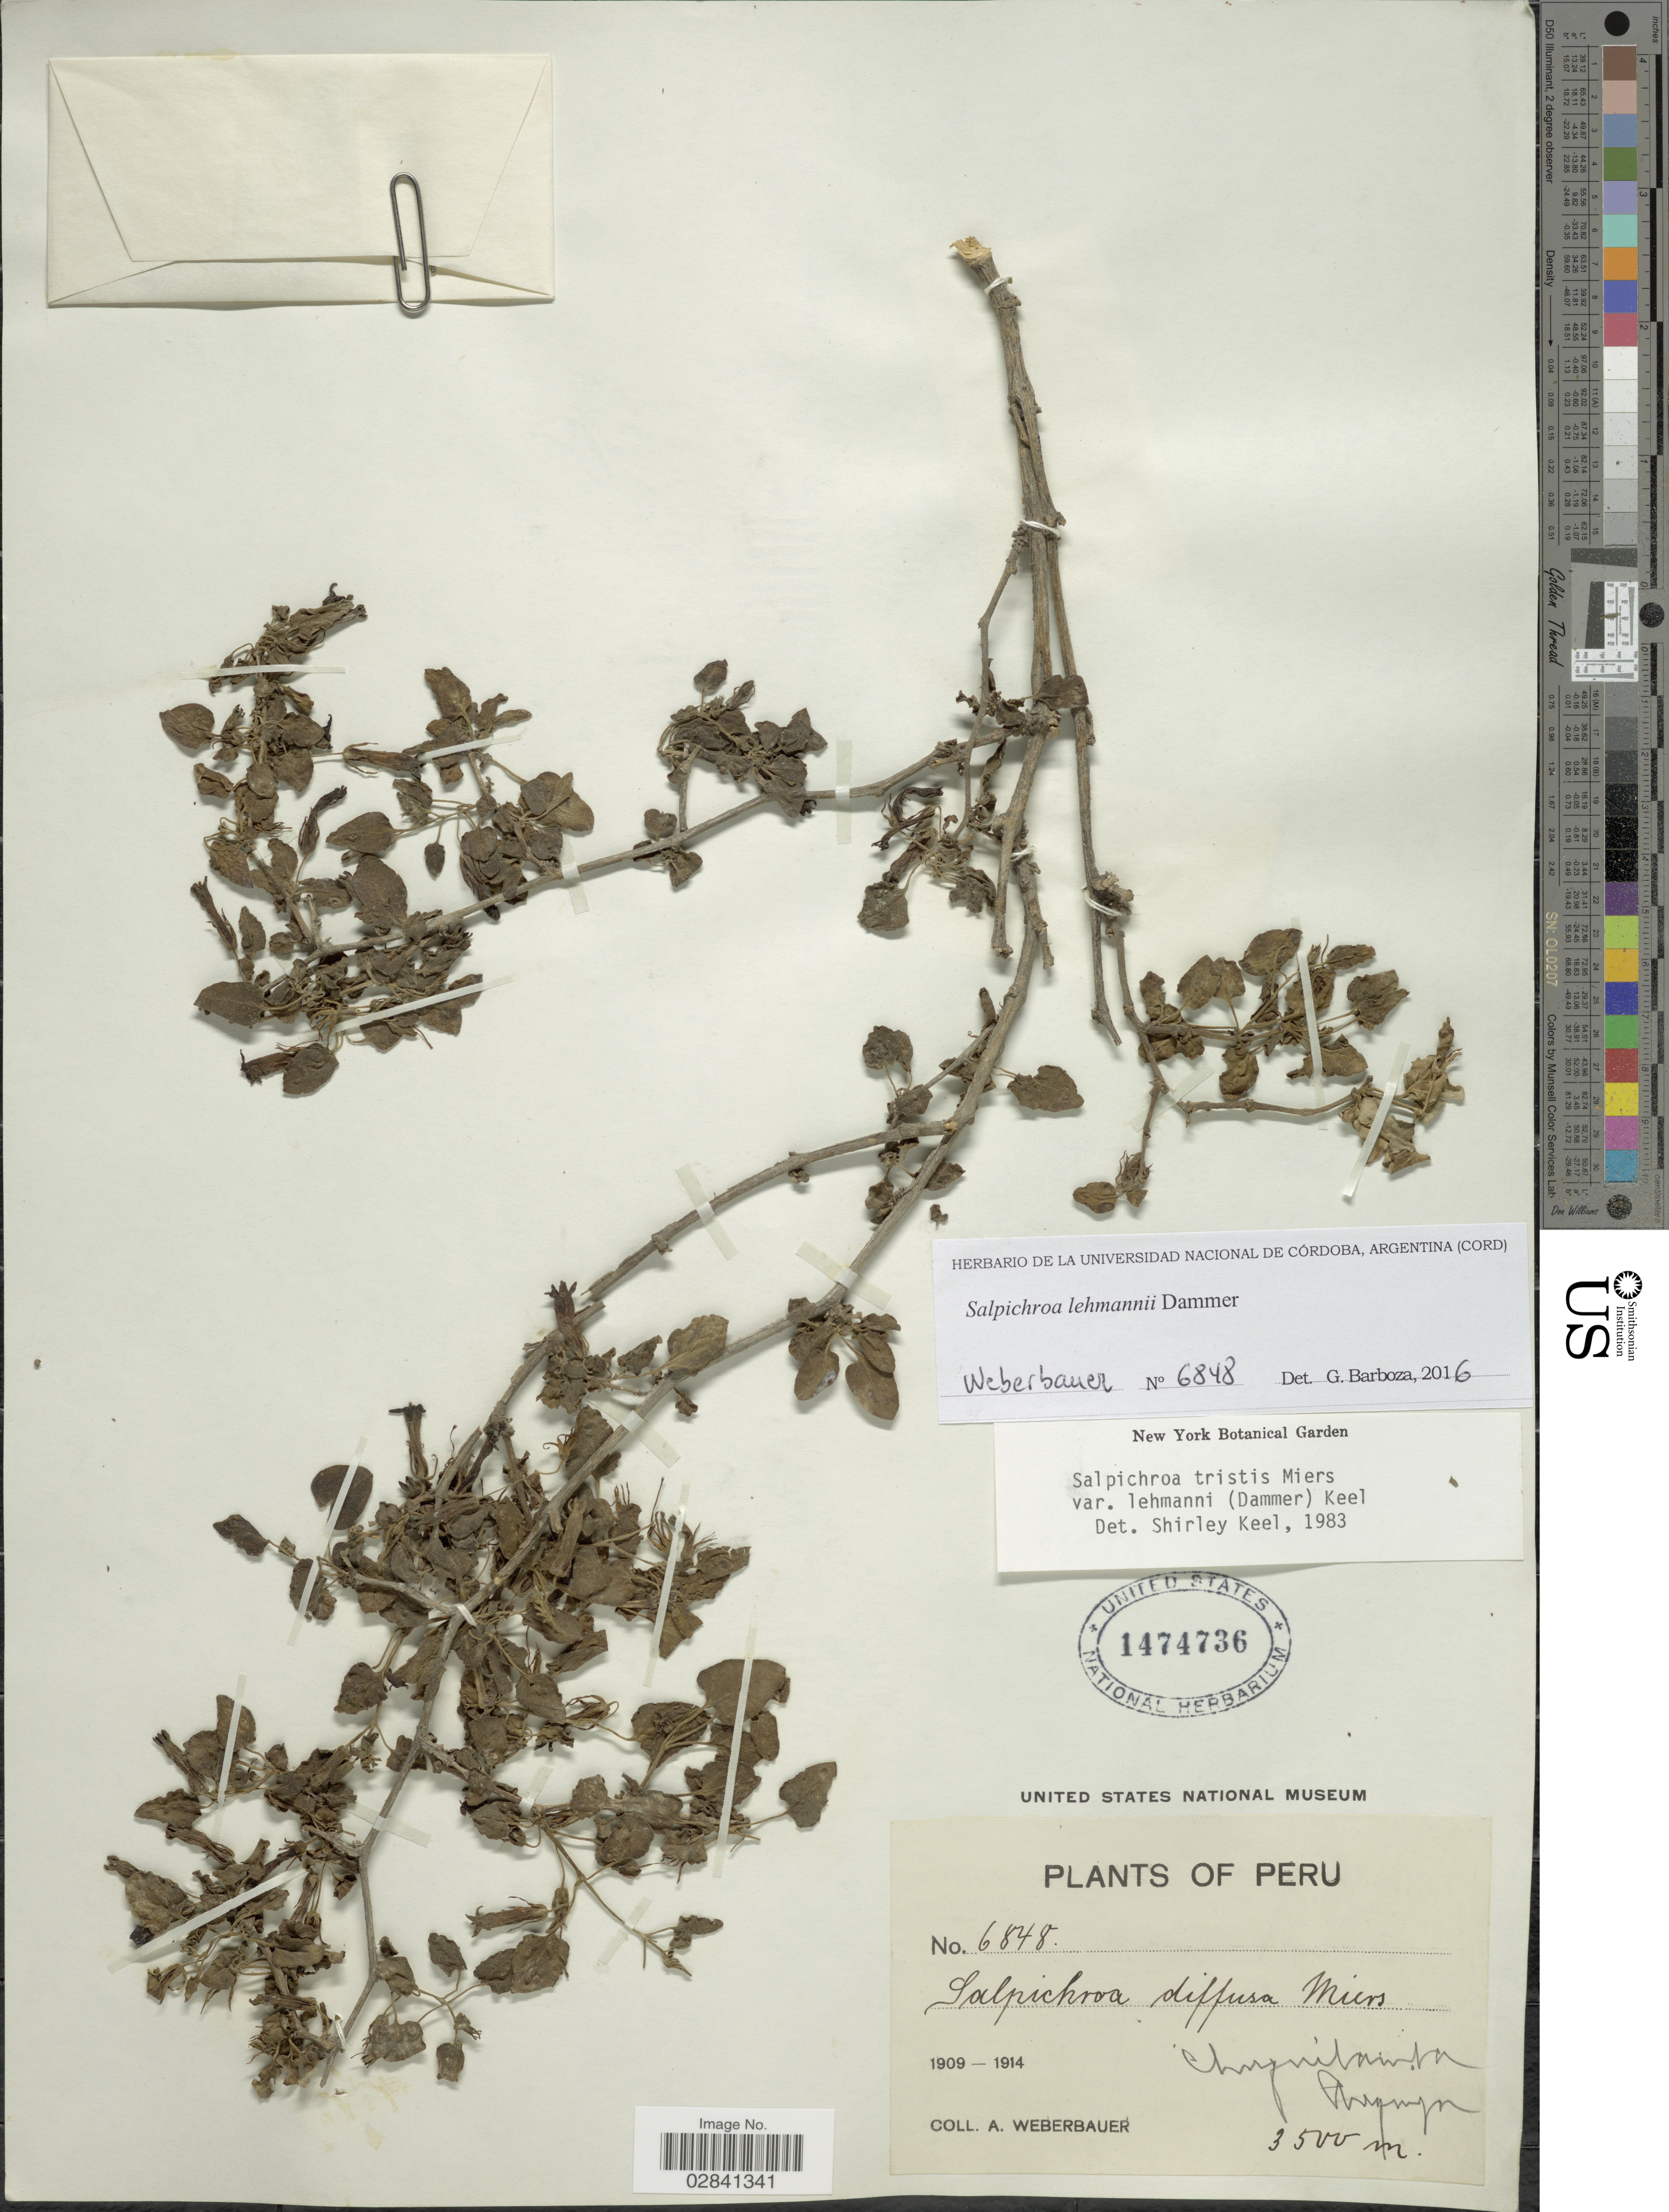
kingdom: Plantae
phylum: Tracheophyta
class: Magnoliopsida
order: Solanales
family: Solanaceae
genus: Salpichroa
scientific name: Salpichroa tristis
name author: Walp.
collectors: A. Weberbauer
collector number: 6848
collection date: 1909/1914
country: Peru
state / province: Arequipa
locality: Chuquibamba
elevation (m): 3500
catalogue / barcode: US 1474736